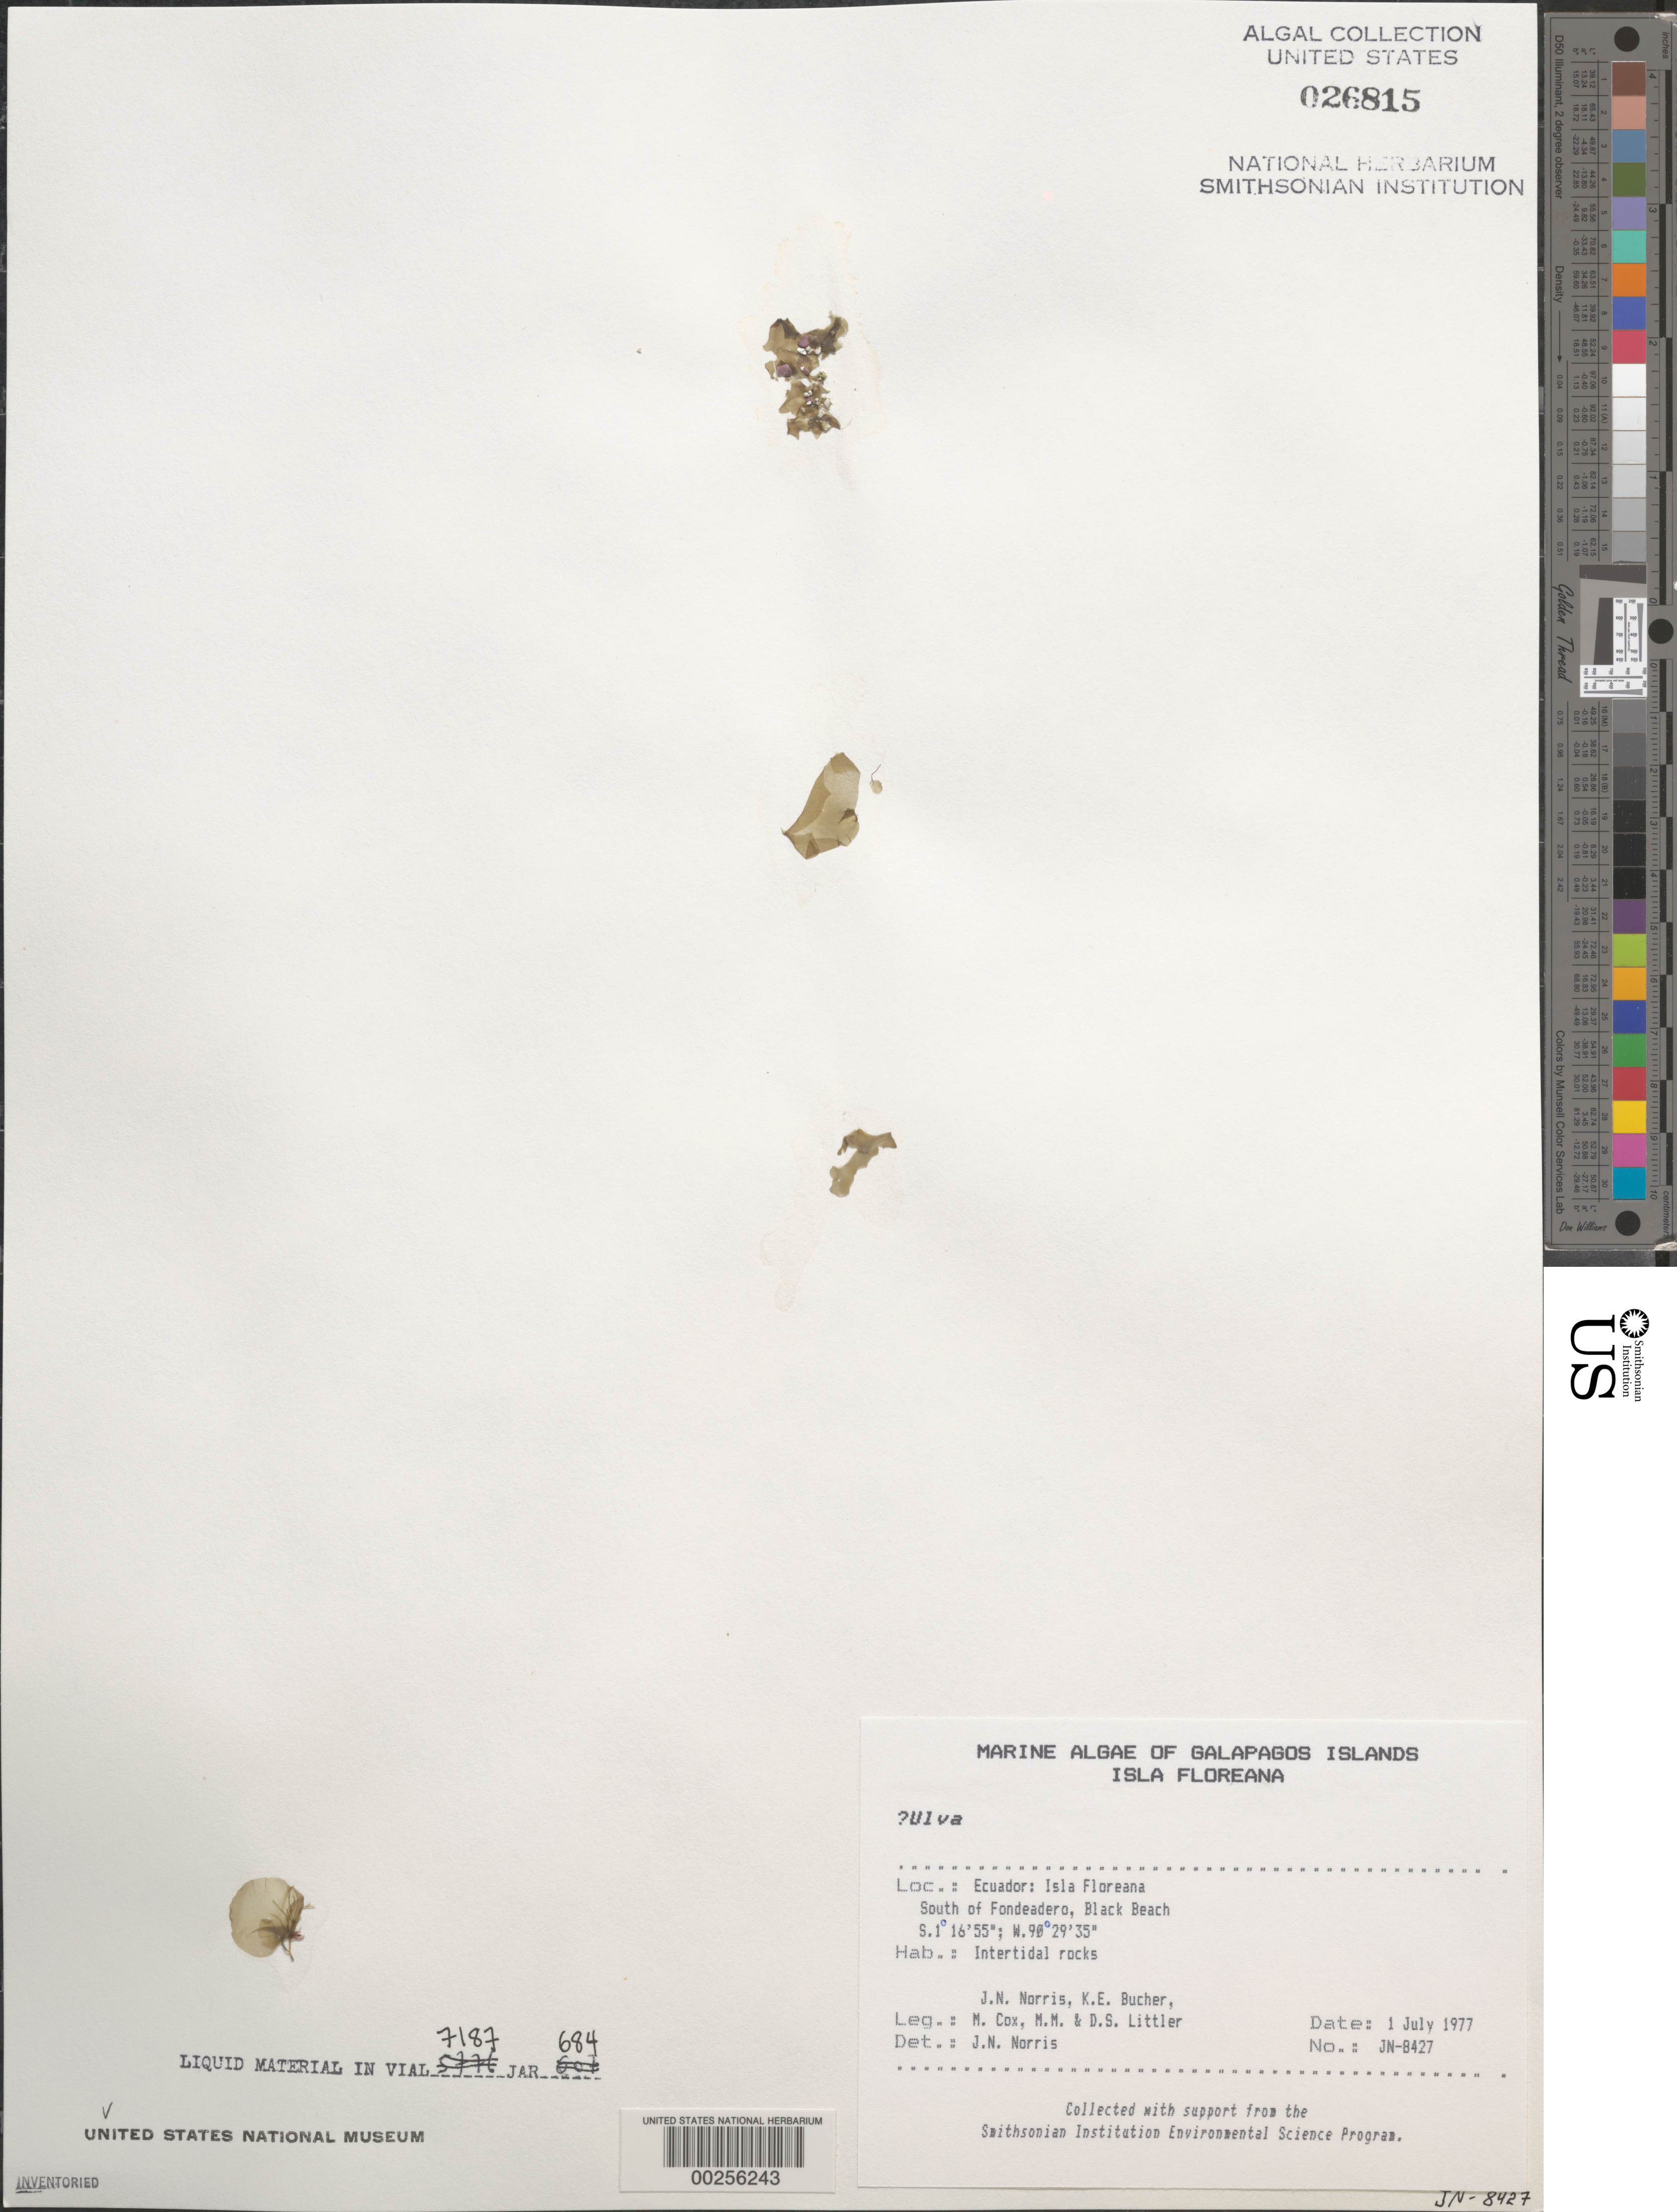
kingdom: Plantae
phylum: Chlorophyta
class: Ulvophyceae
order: Ulvales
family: Ulvaceae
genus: Ulva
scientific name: Ulva sp.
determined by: Norris, James N.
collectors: J. N. Norris, K. E. Bucher, M. Cox, M. M. Littler & D. S. Littler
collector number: JN-8427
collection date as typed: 01 Jul 1977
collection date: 1977-07-01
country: Ecuador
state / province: Colón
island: Floreana [Charles, Santa Maria]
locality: Black Beach south of Fondeadero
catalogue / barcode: US 26815